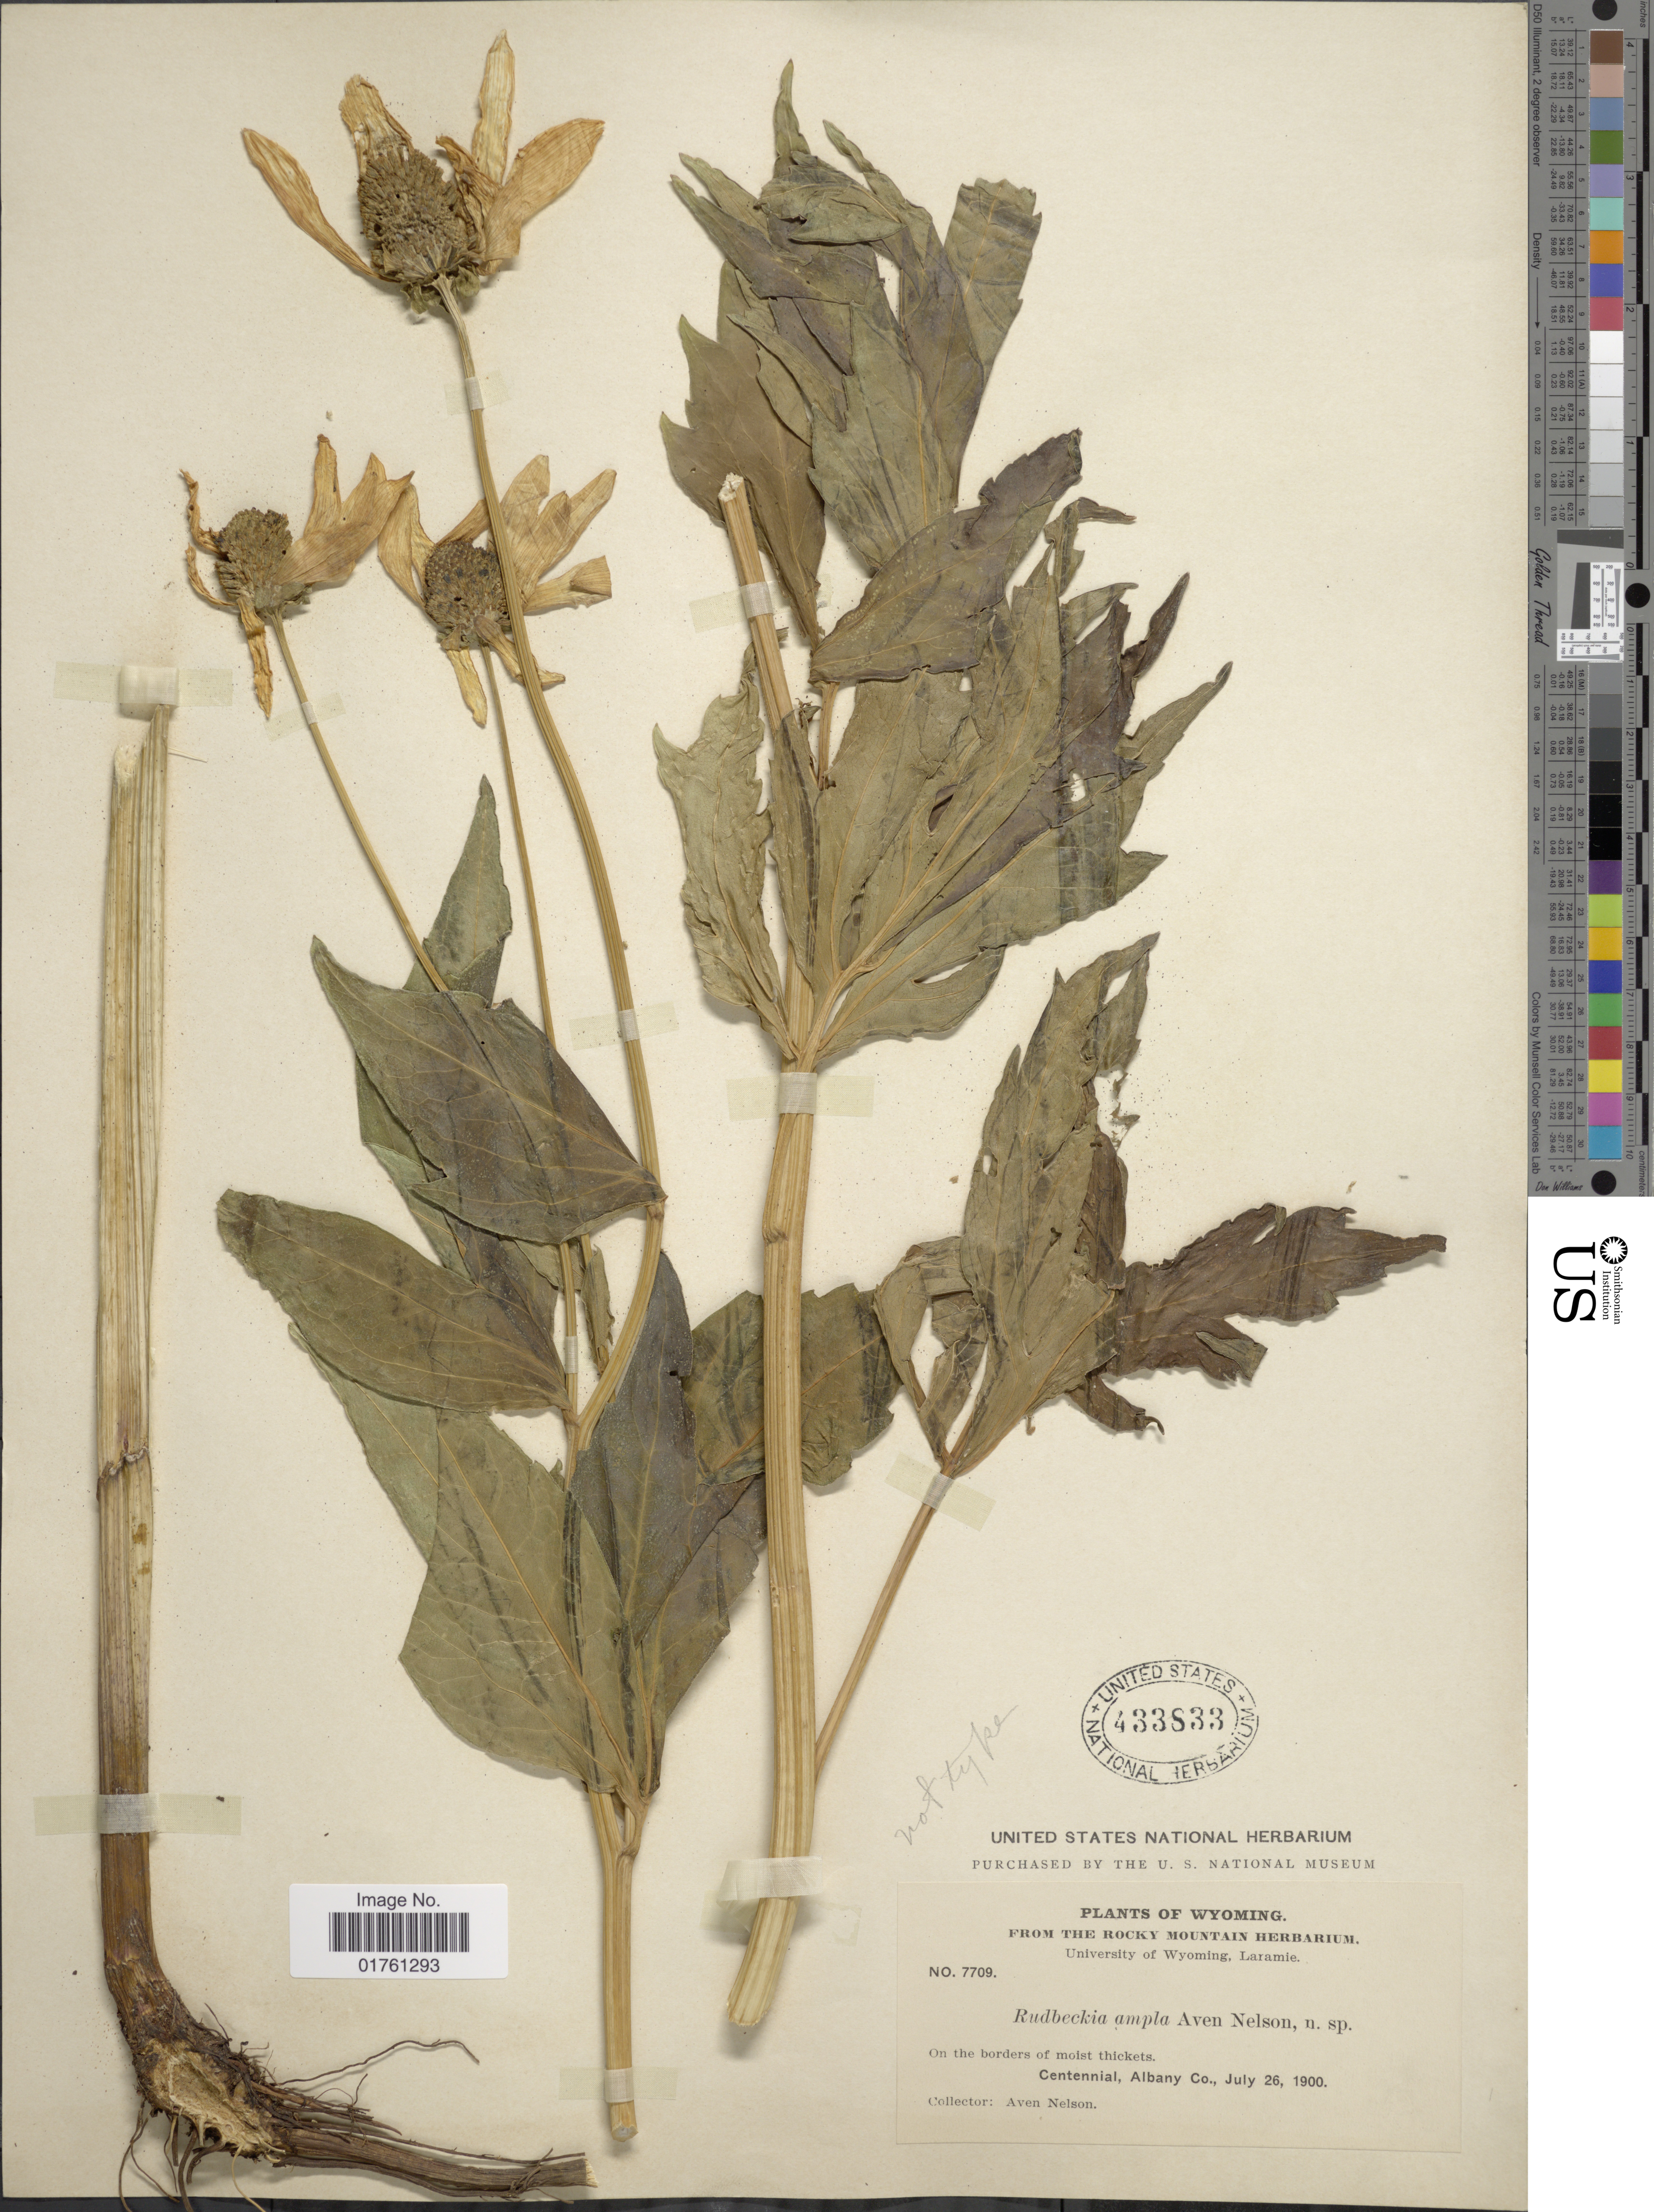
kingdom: Plantae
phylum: Tracheophyta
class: Magnoliopsida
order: Asterales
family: Asteraceae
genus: Rudbeckia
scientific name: Rudbeckia laciniata var. ampla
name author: (A. Nelson) Cronq.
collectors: A. Nelson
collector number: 7709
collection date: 1900-07-26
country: United States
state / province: Wyoming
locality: Centennial, Albany Co.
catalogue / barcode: US 433833